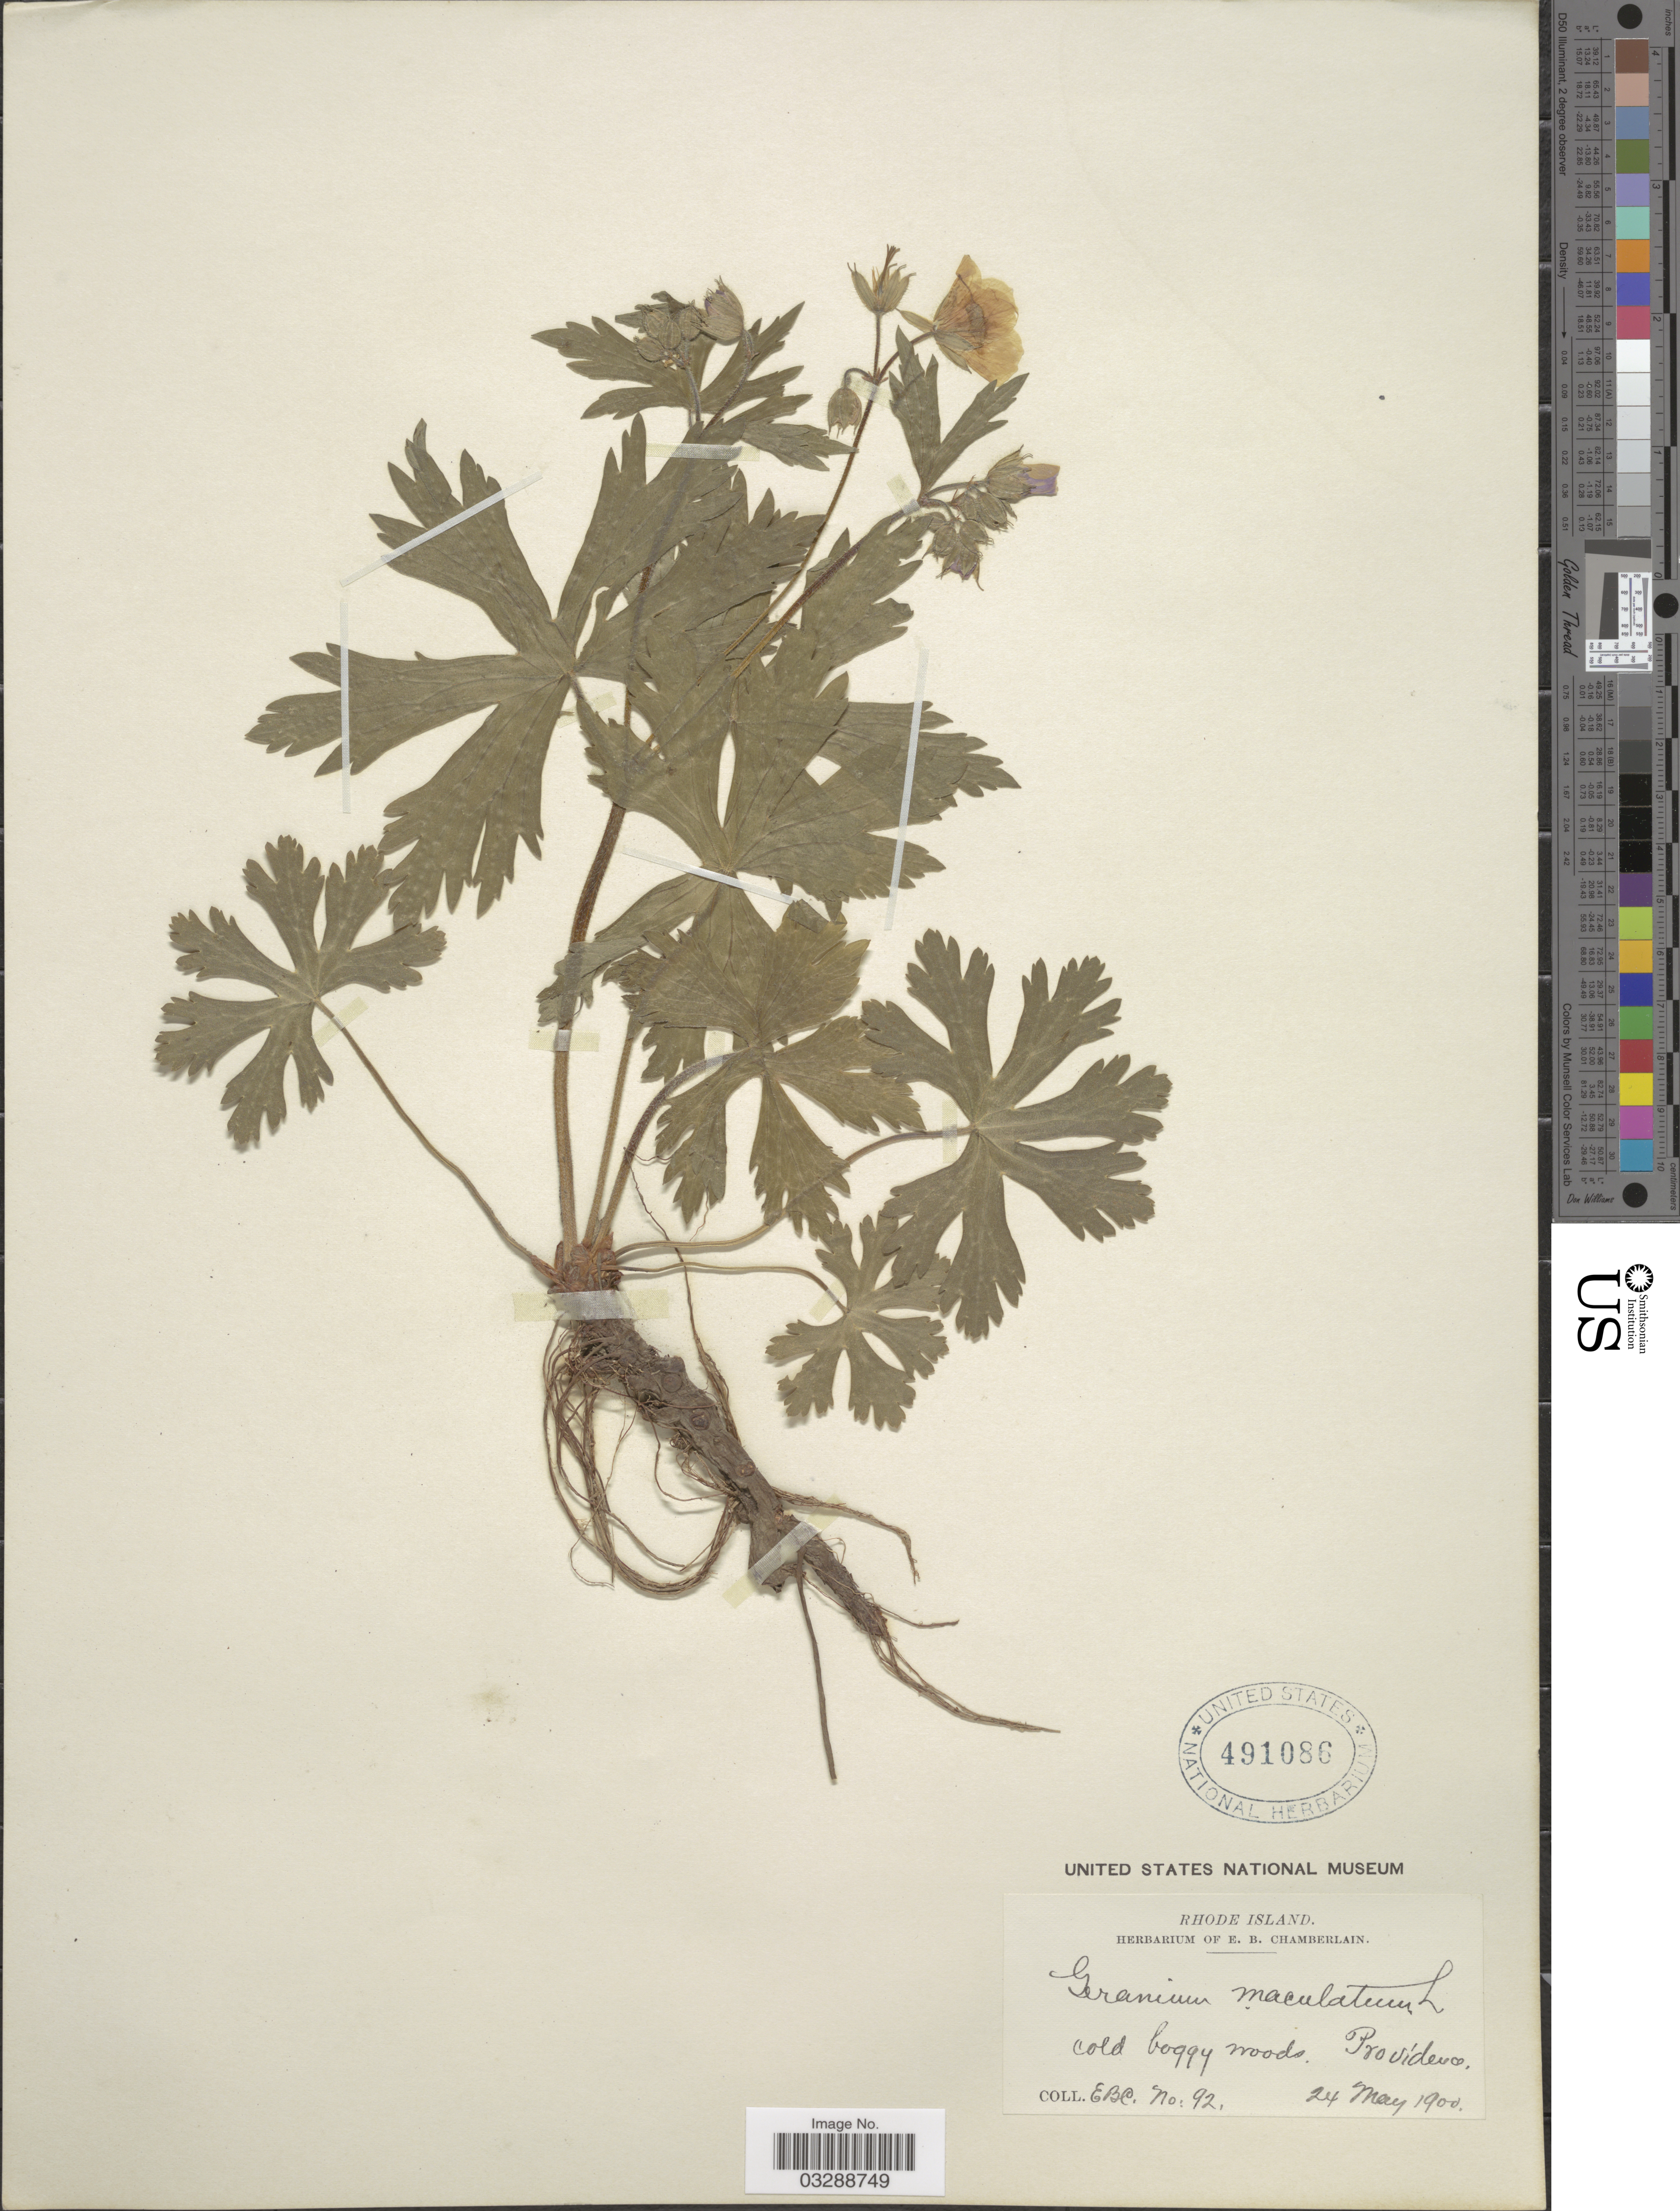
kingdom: Plantae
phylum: Tracheophyta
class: Magnoliopsida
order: Geraniales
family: Geraniaceae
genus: Geranium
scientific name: Geranium maculatum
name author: L.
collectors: E. Chamberlain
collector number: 92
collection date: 1900-05-24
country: United States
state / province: Rhode Island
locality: Cold boggy woods. Providence.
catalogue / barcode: US 491086